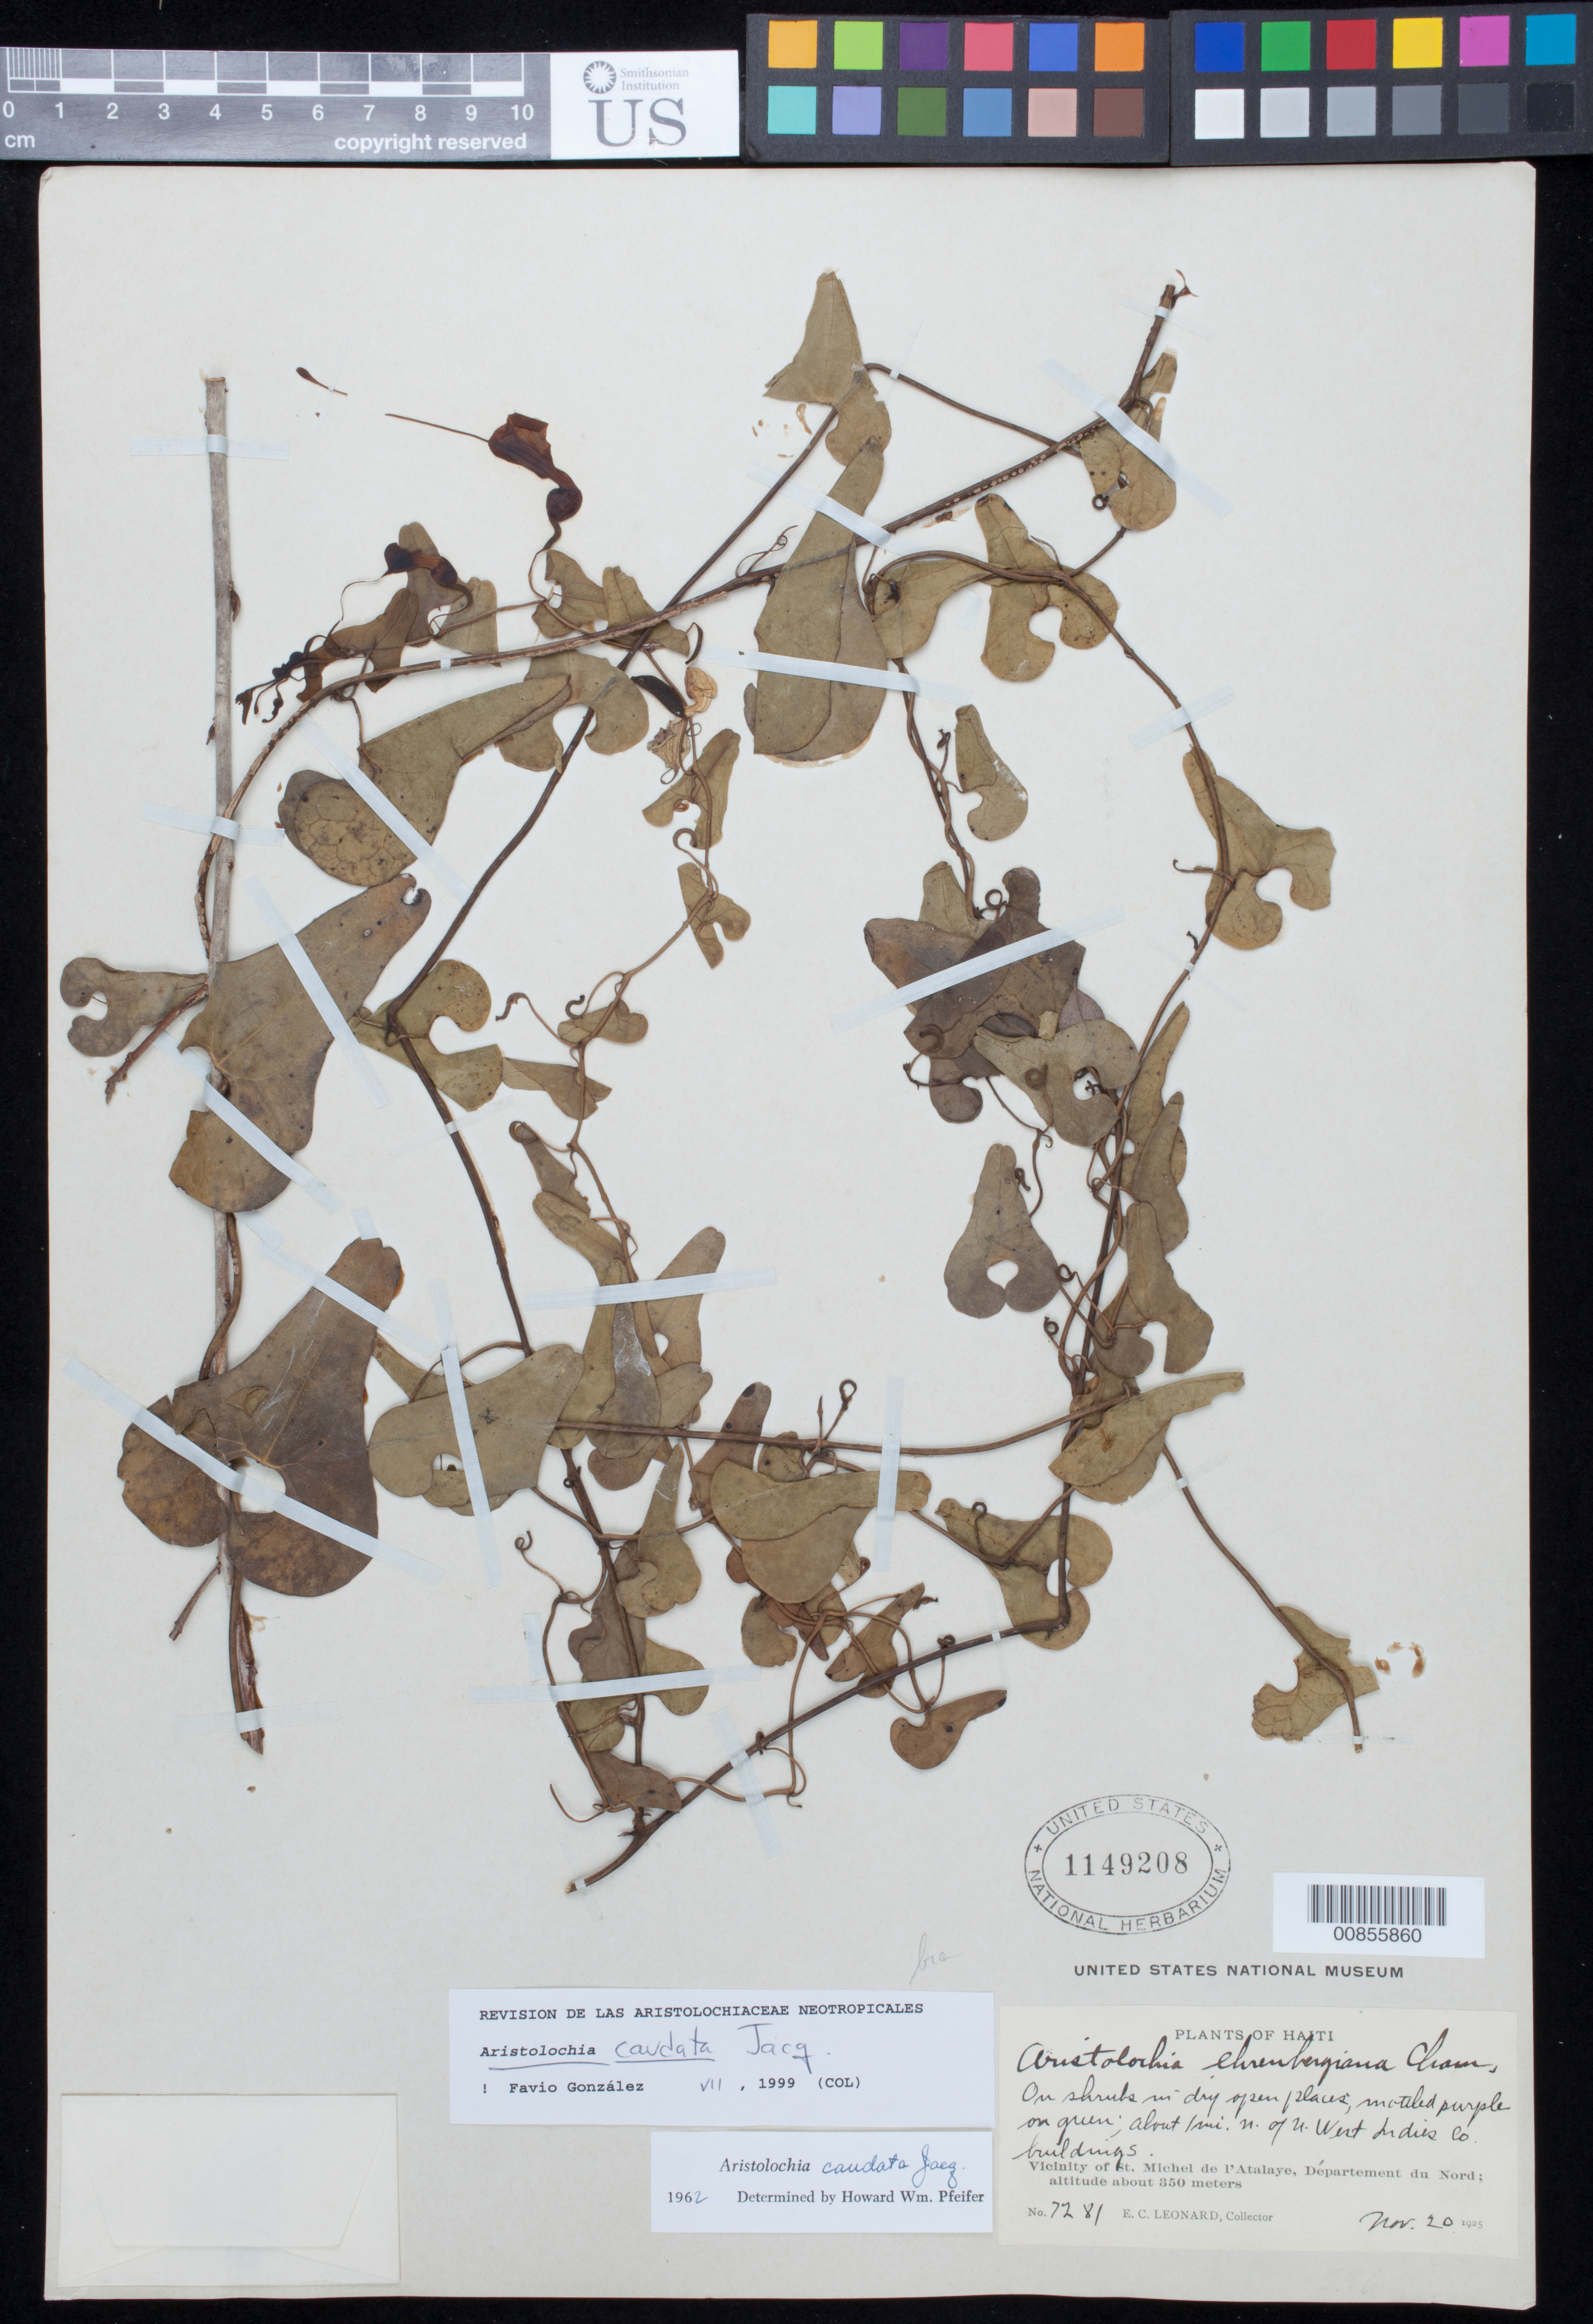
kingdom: Plantae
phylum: Tracheophyta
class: Magnoliopsida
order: Piperales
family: Aristolochiaceae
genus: Aristolochia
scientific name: Aristolochia caudata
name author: Jacq.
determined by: González, F., (COL), Universidad Nacional de Colombia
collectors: E. C. Leonard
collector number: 7281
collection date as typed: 20 Nov 1925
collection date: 1925-11-20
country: Haiti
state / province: Nord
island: Hispaniola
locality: Vicinity of St. Michel de l'Atalaye. About 1 mi N. of U. West Indies Co. buildings.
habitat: On shrubs, in dry open places.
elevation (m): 350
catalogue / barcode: US 1149208